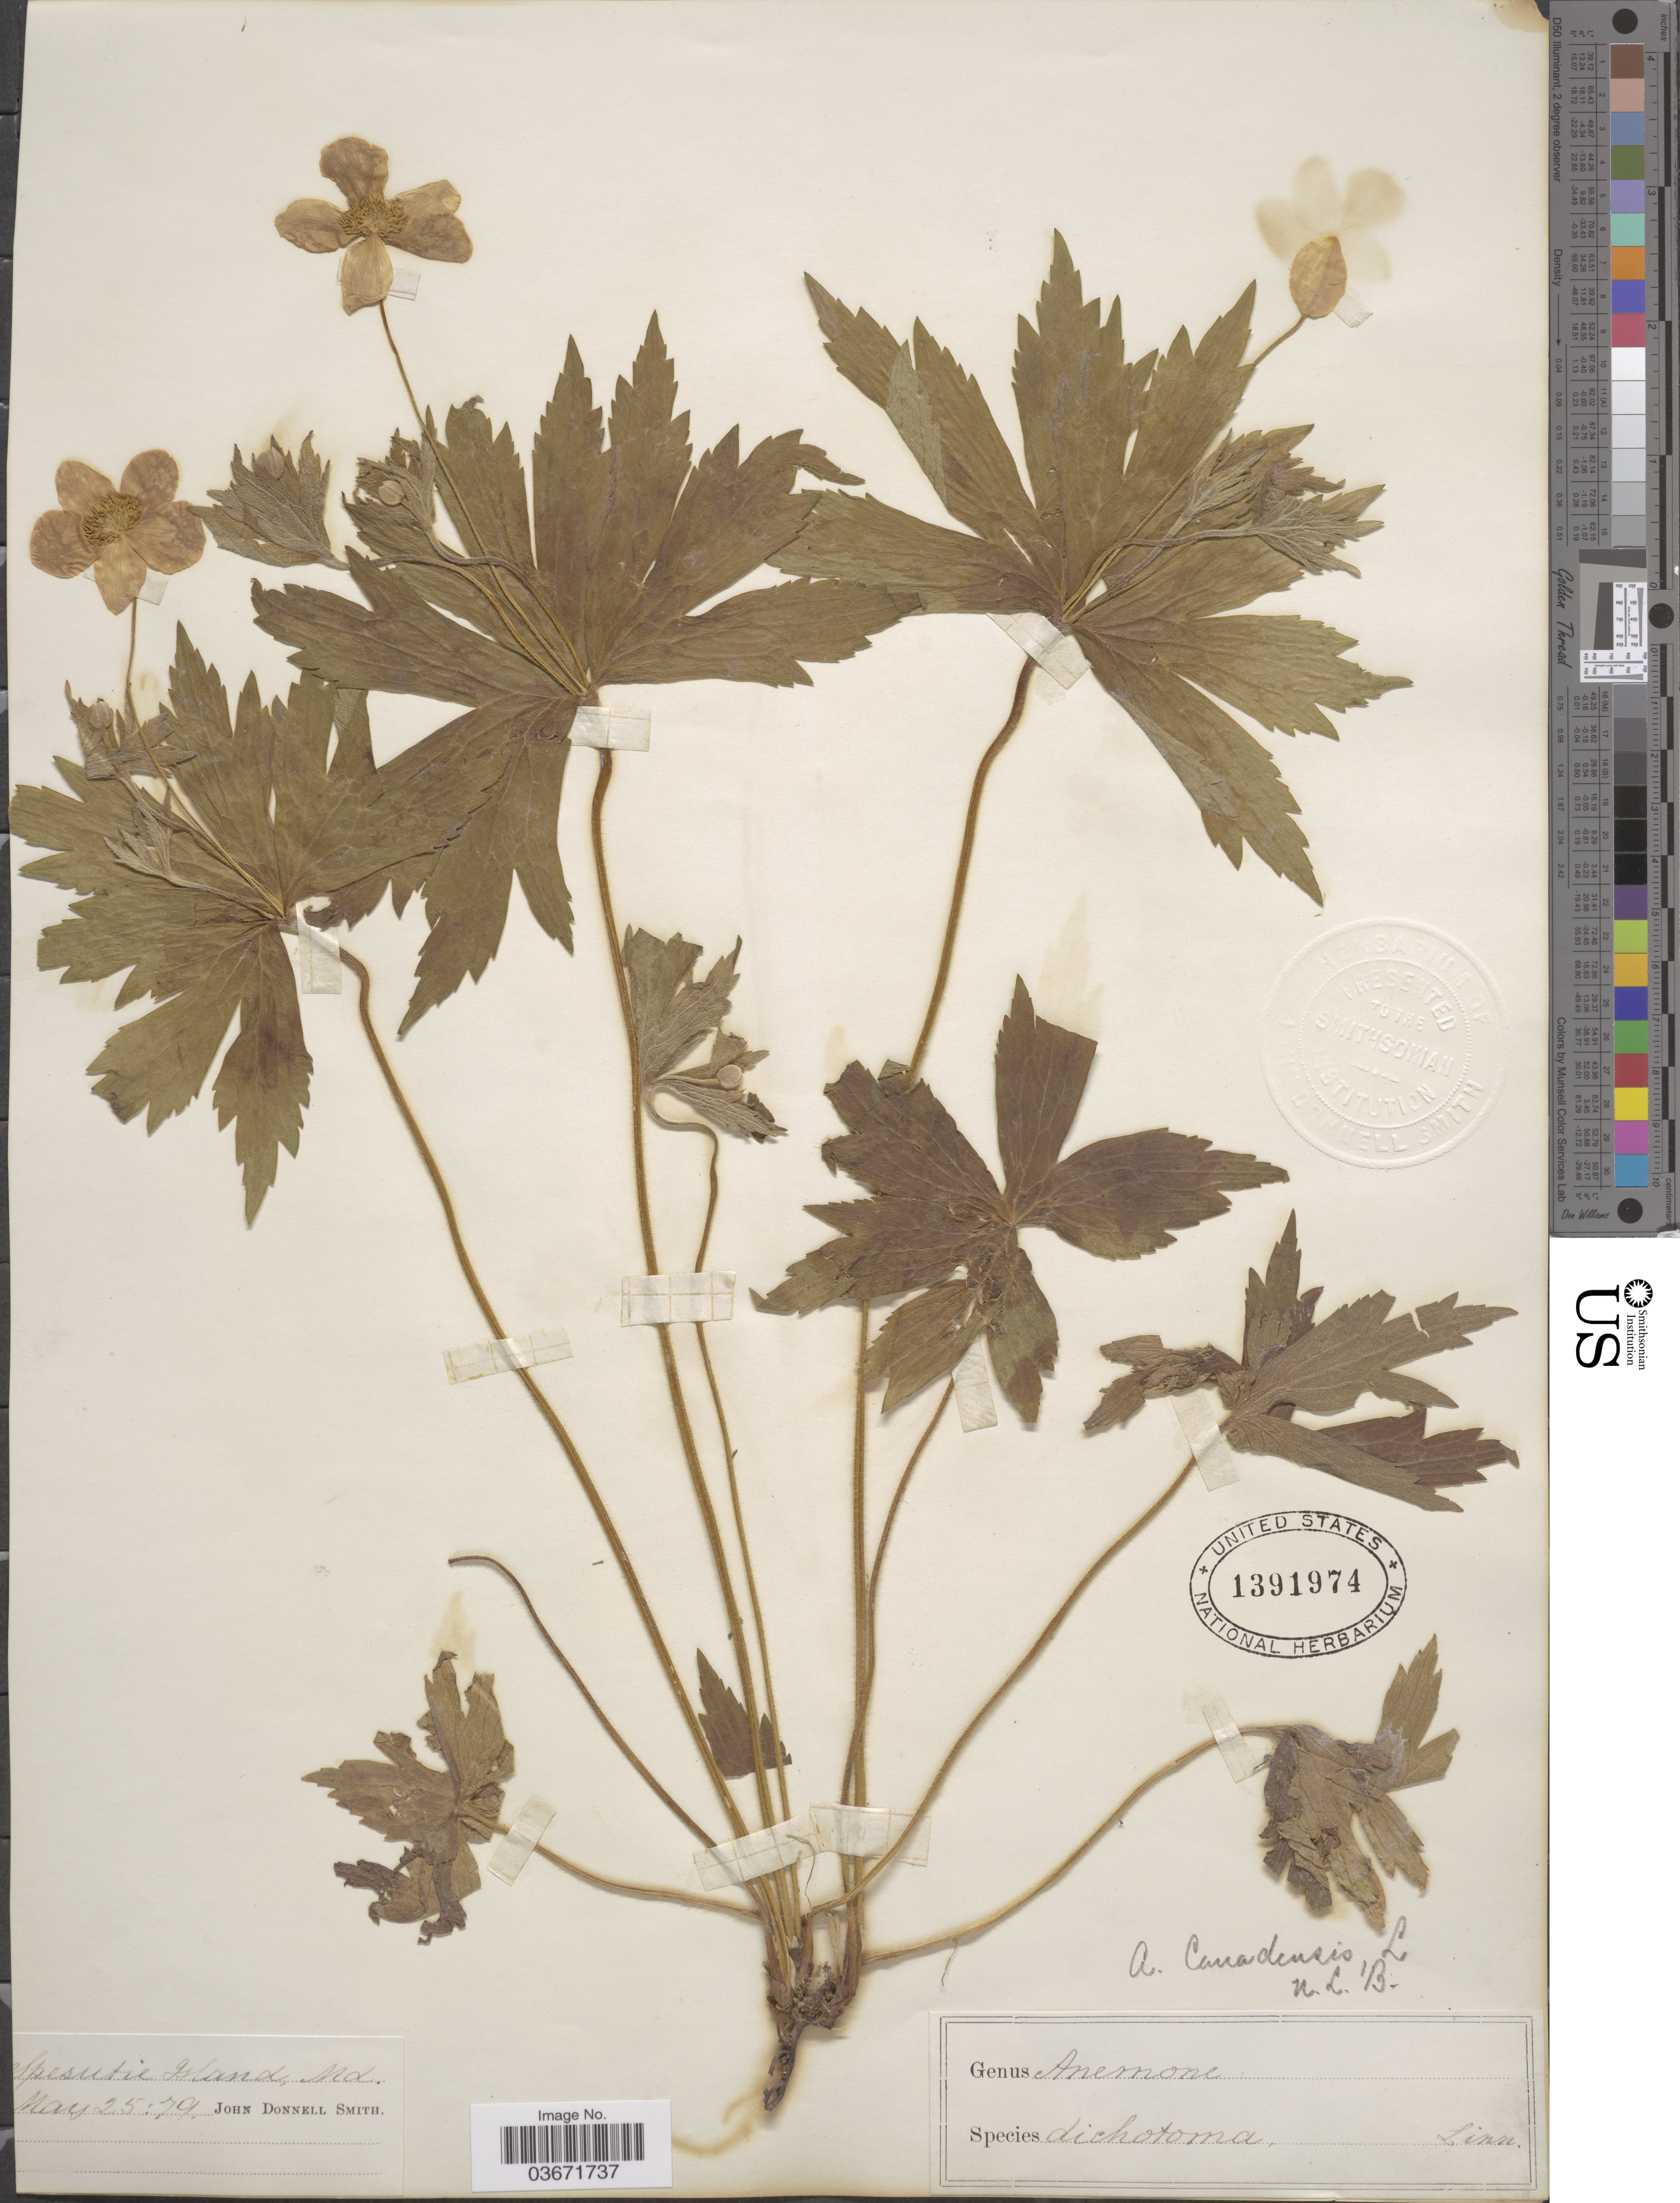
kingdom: Plantae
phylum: Tracheophyta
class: Magnoliopsida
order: Ranunculales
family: Ranunculaceae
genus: Anemone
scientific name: Anemone canadensis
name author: L.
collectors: J. Donnell Smith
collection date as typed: Transcribed d/m/y: 25/5/79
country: United States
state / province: Maryland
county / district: Harford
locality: Spesutie Island.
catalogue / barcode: US 1391974